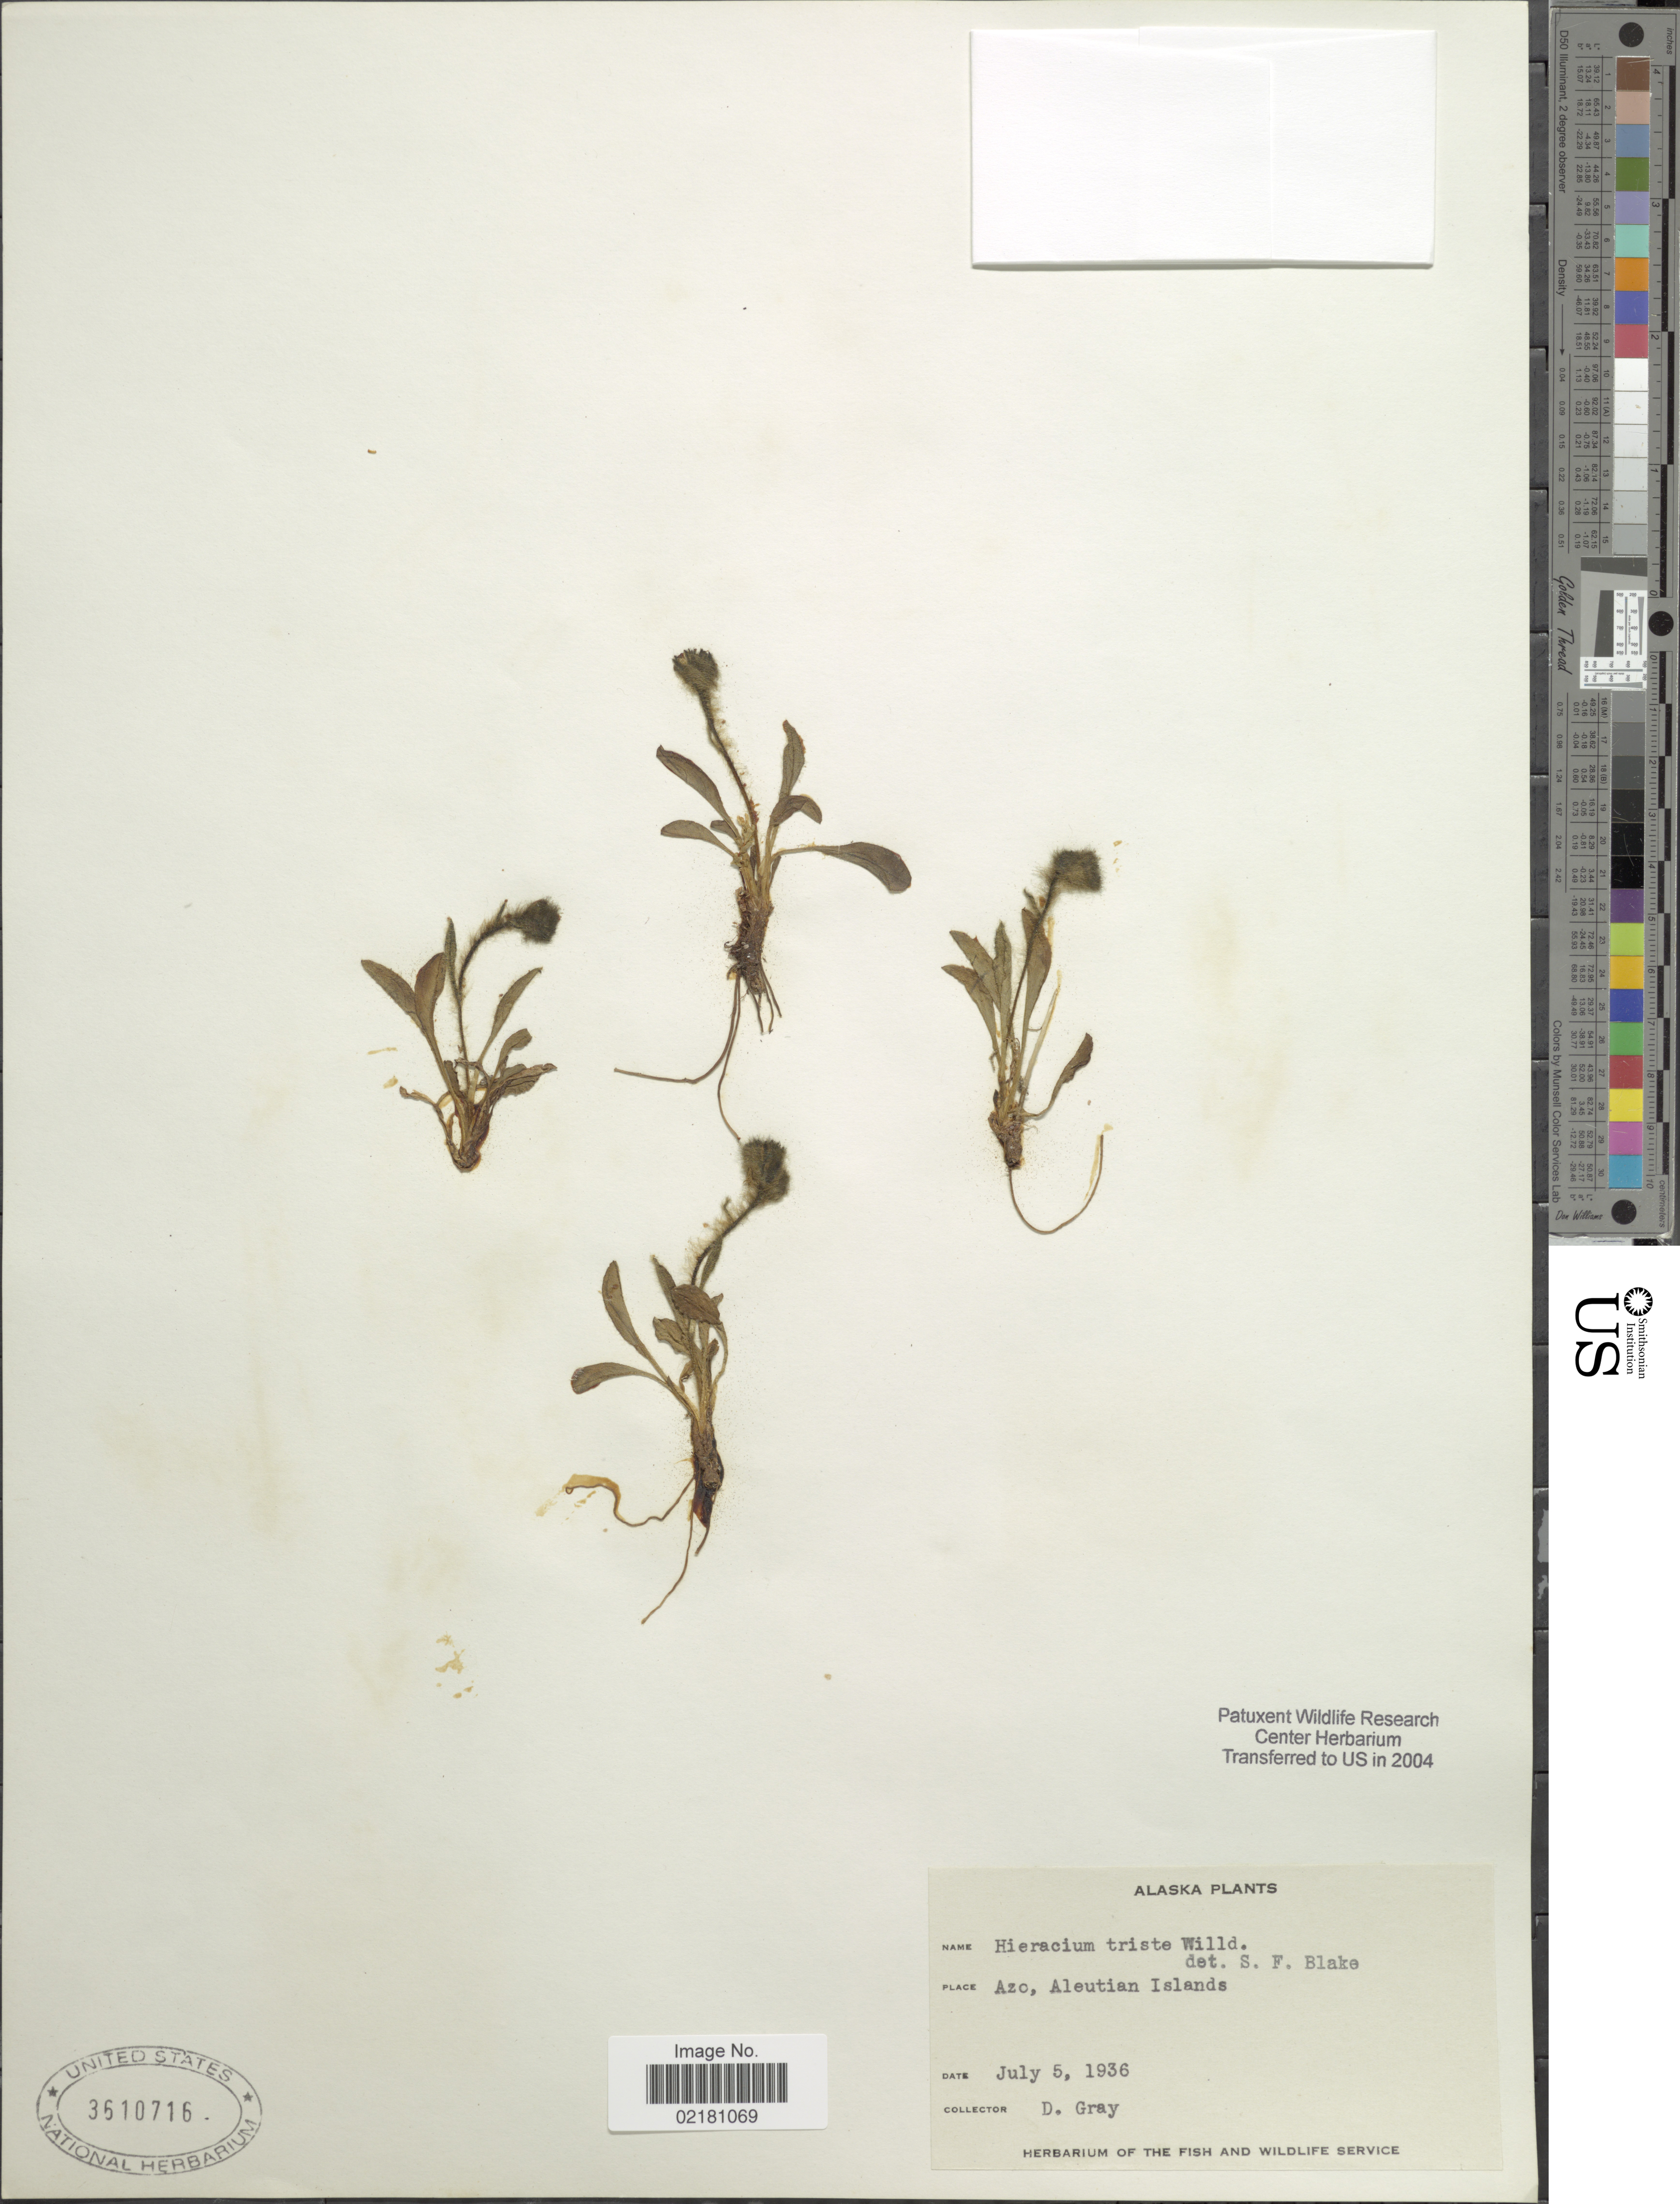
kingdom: Plantae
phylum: Tracheophyta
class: Magnoliopsida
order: Asterales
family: Asteraceae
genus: Hieracium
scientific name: Hieracium triste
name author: Willd. ex Spreng.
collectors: D. Gray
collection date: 1936-07-05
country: United States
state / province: Alaska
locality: Azo, Aleutian Islands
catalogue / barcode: US 3610716